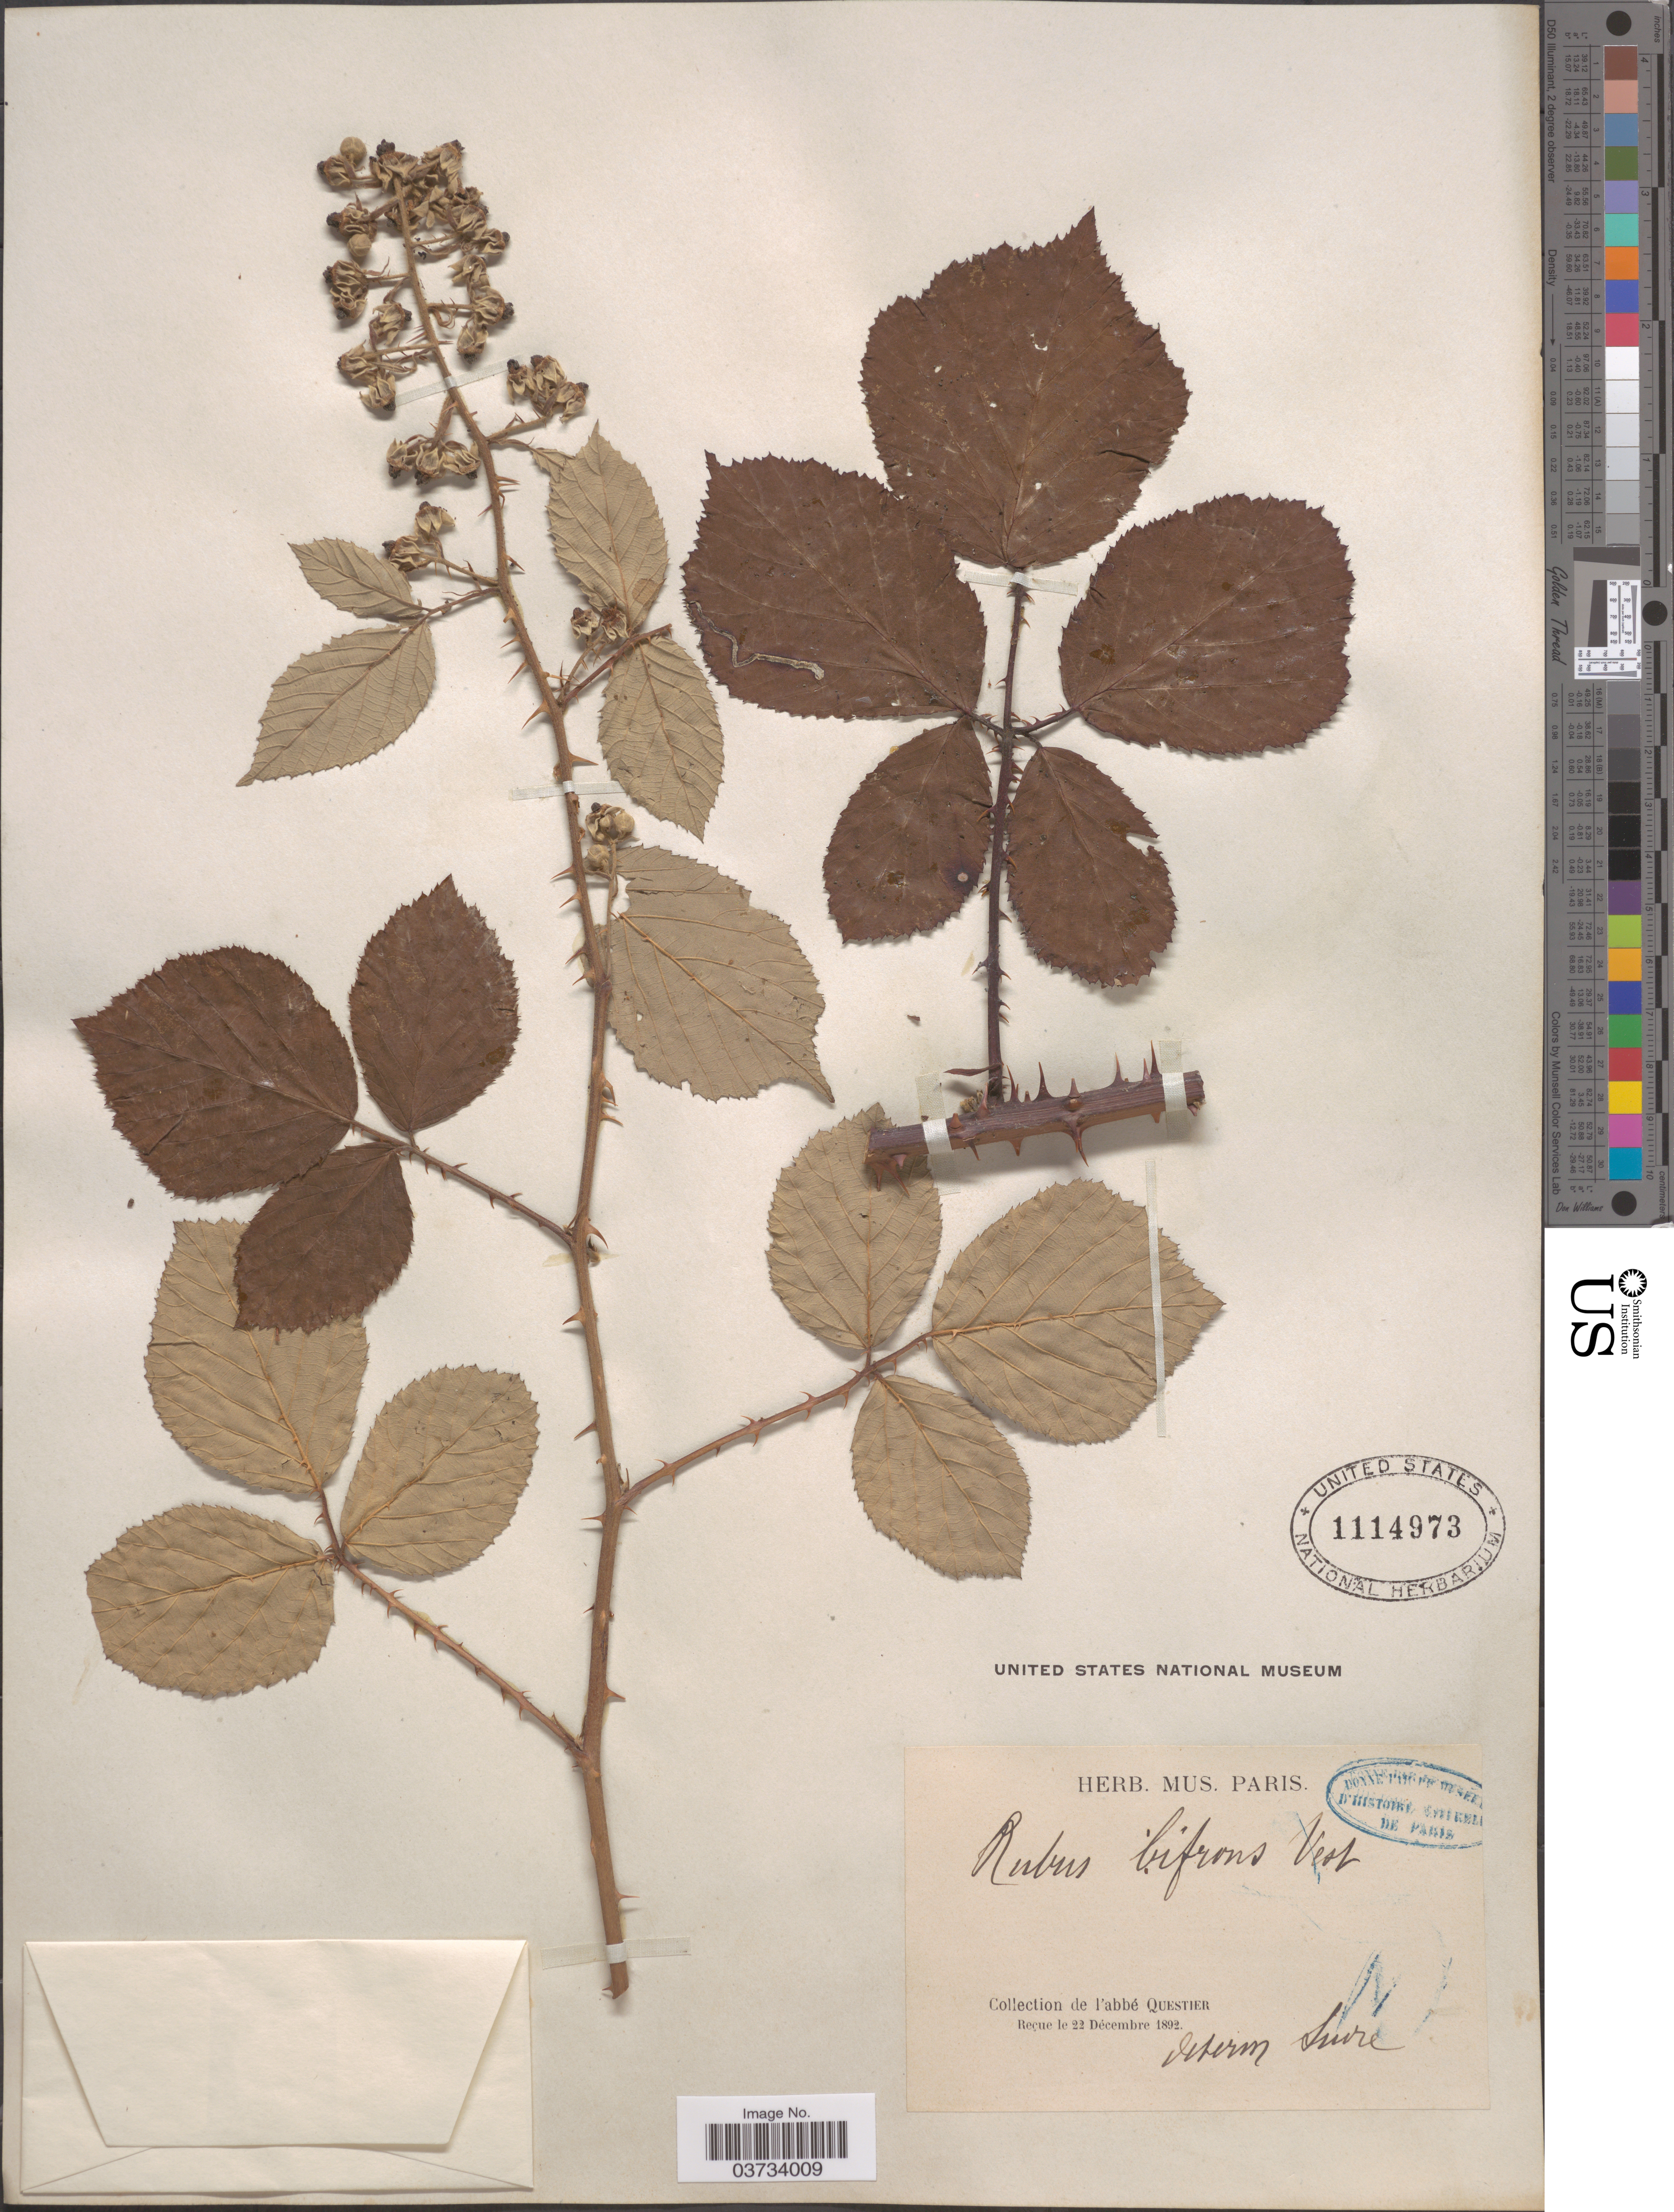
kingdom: Plantae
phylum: Tracheophyta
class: Magnoliopsida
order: Rosales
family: Rosaceae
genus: Rubus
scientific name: Rubus bifrons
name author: Vest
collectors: A. Questier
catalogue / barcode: US 1114973